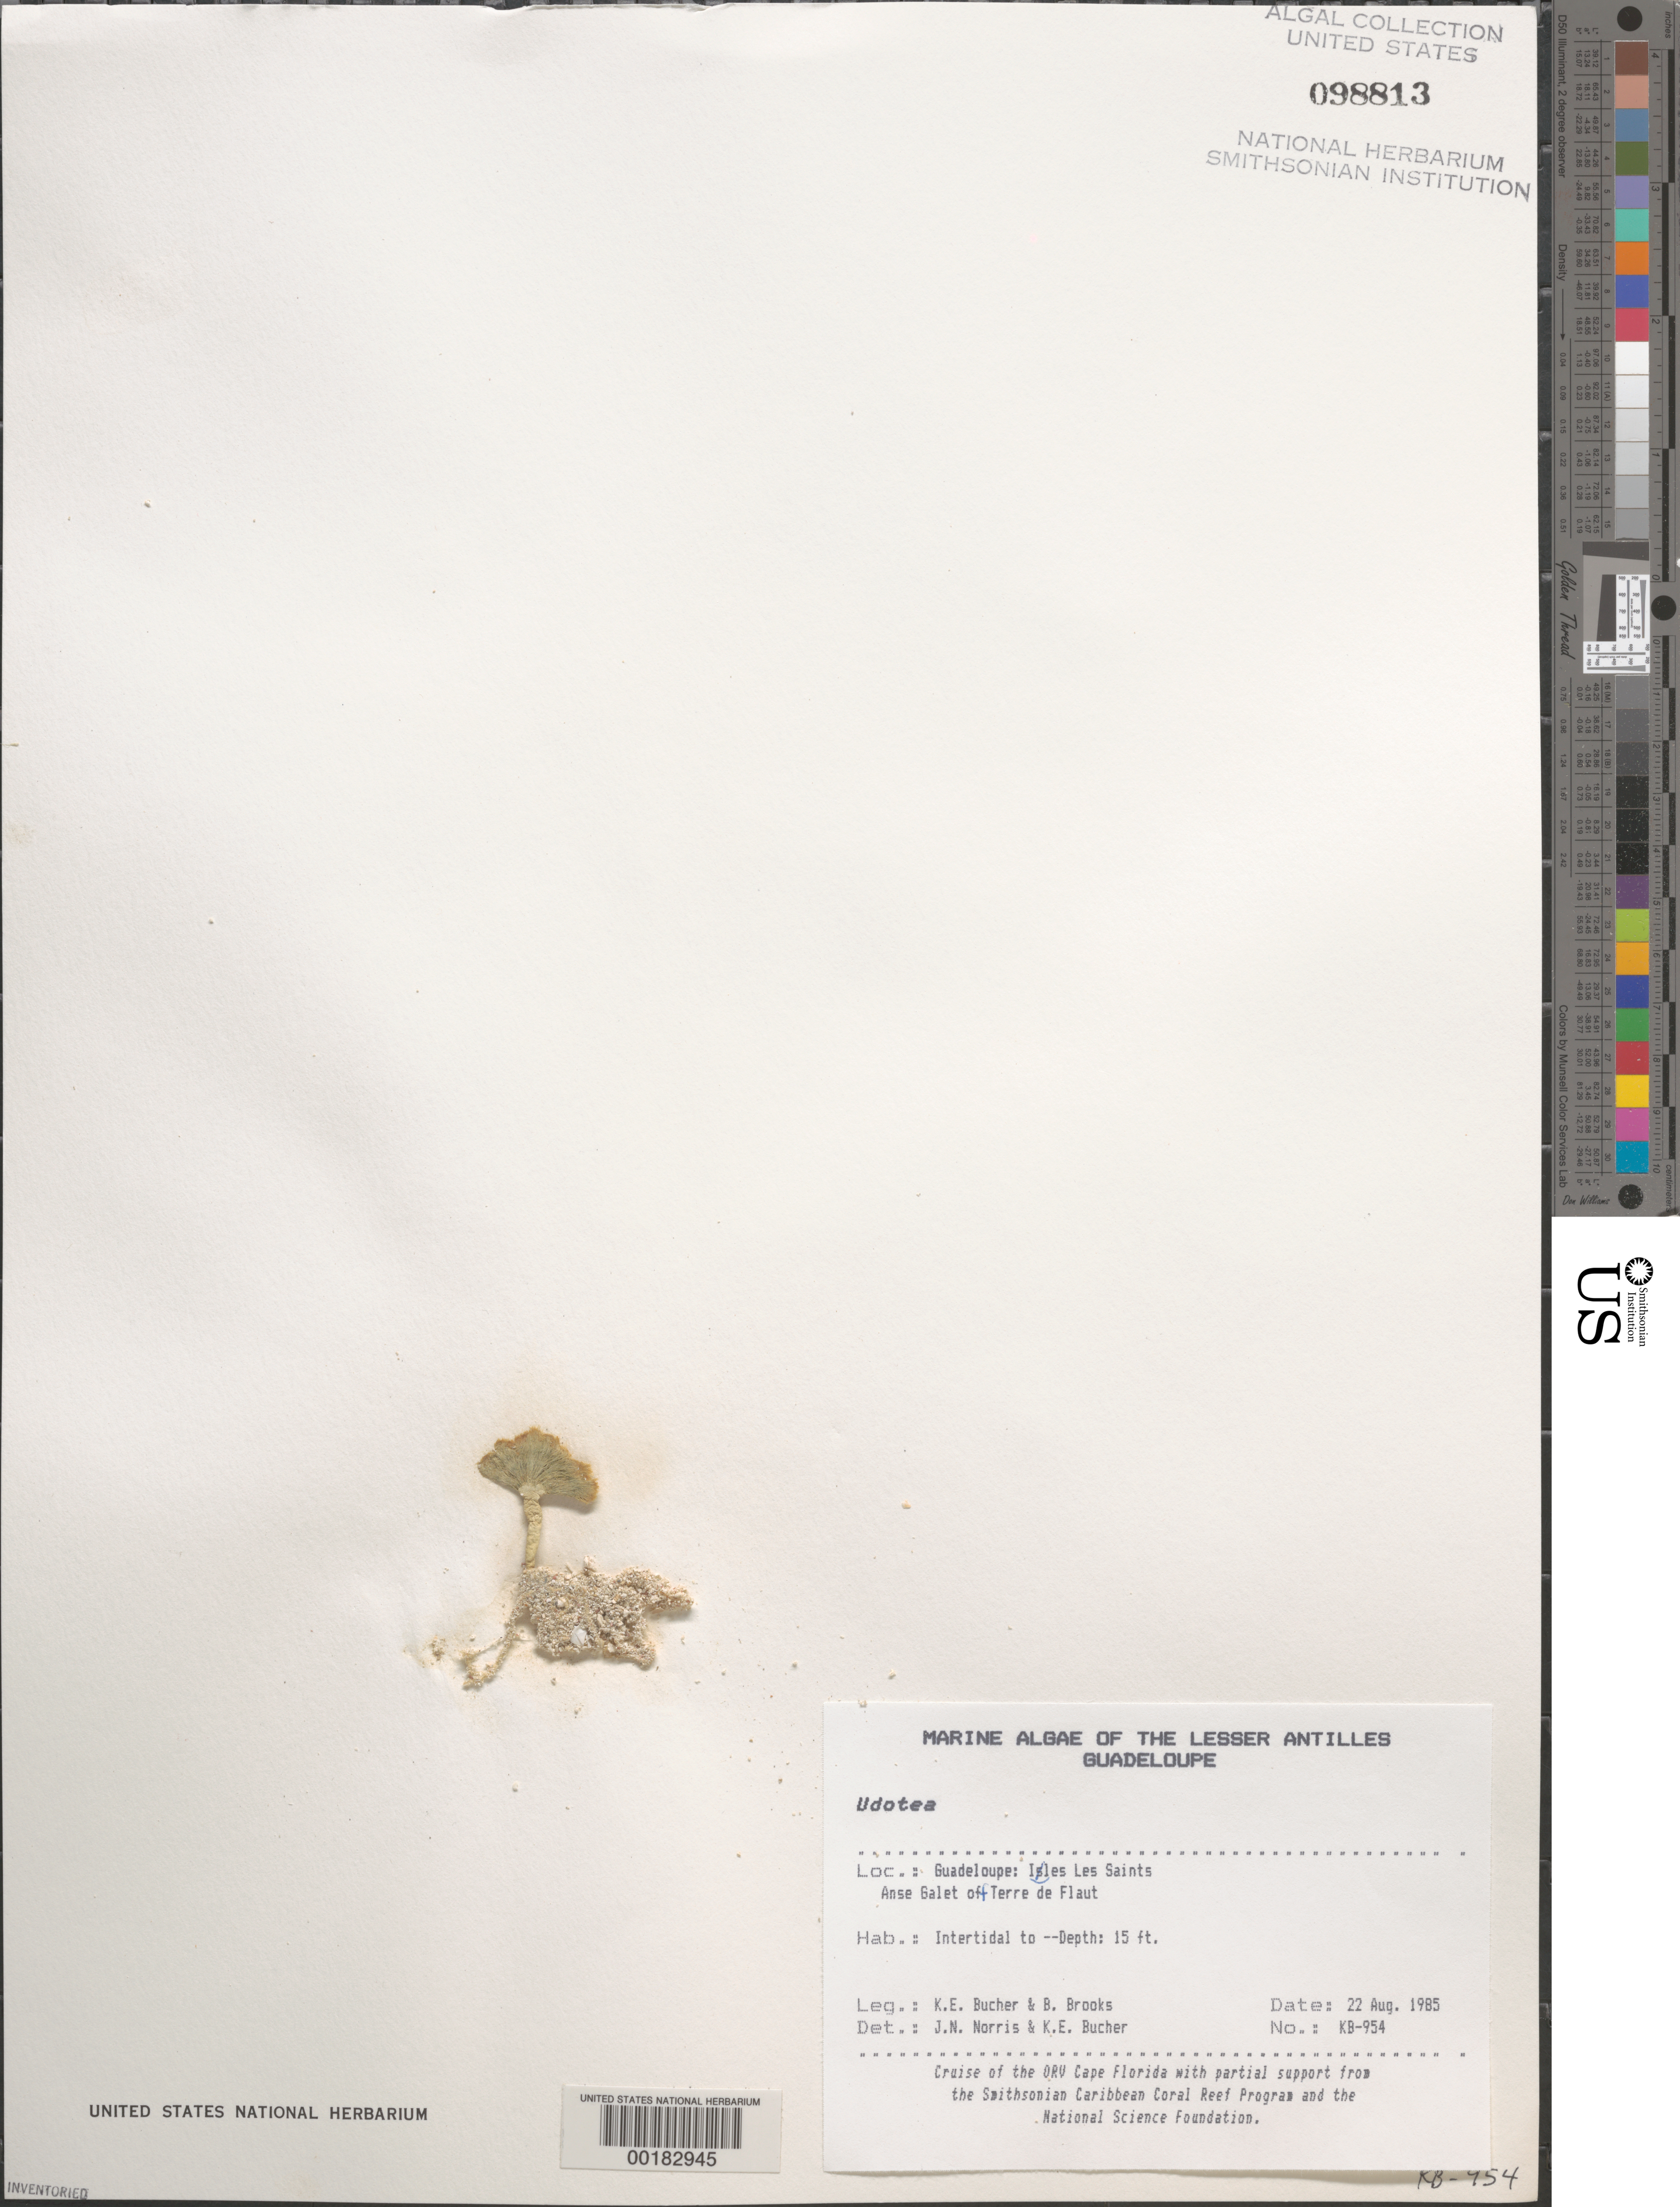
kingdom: Plantae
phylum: Chlorophyta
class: Ulvophyceae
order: Bryopsidales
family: Udoteaceae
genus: Udotea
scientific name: Udotea sp.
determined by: Norris, J. N.; Bucher, K. E.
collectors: K. E. Bucher & B. Brooks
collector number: Kb-954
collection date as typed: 22 Aug 1985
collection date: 1985-08-22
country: Guadeloupe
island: Iles des Saintes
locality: Anse Galet off Terre de Flaut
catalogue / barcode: US 98813